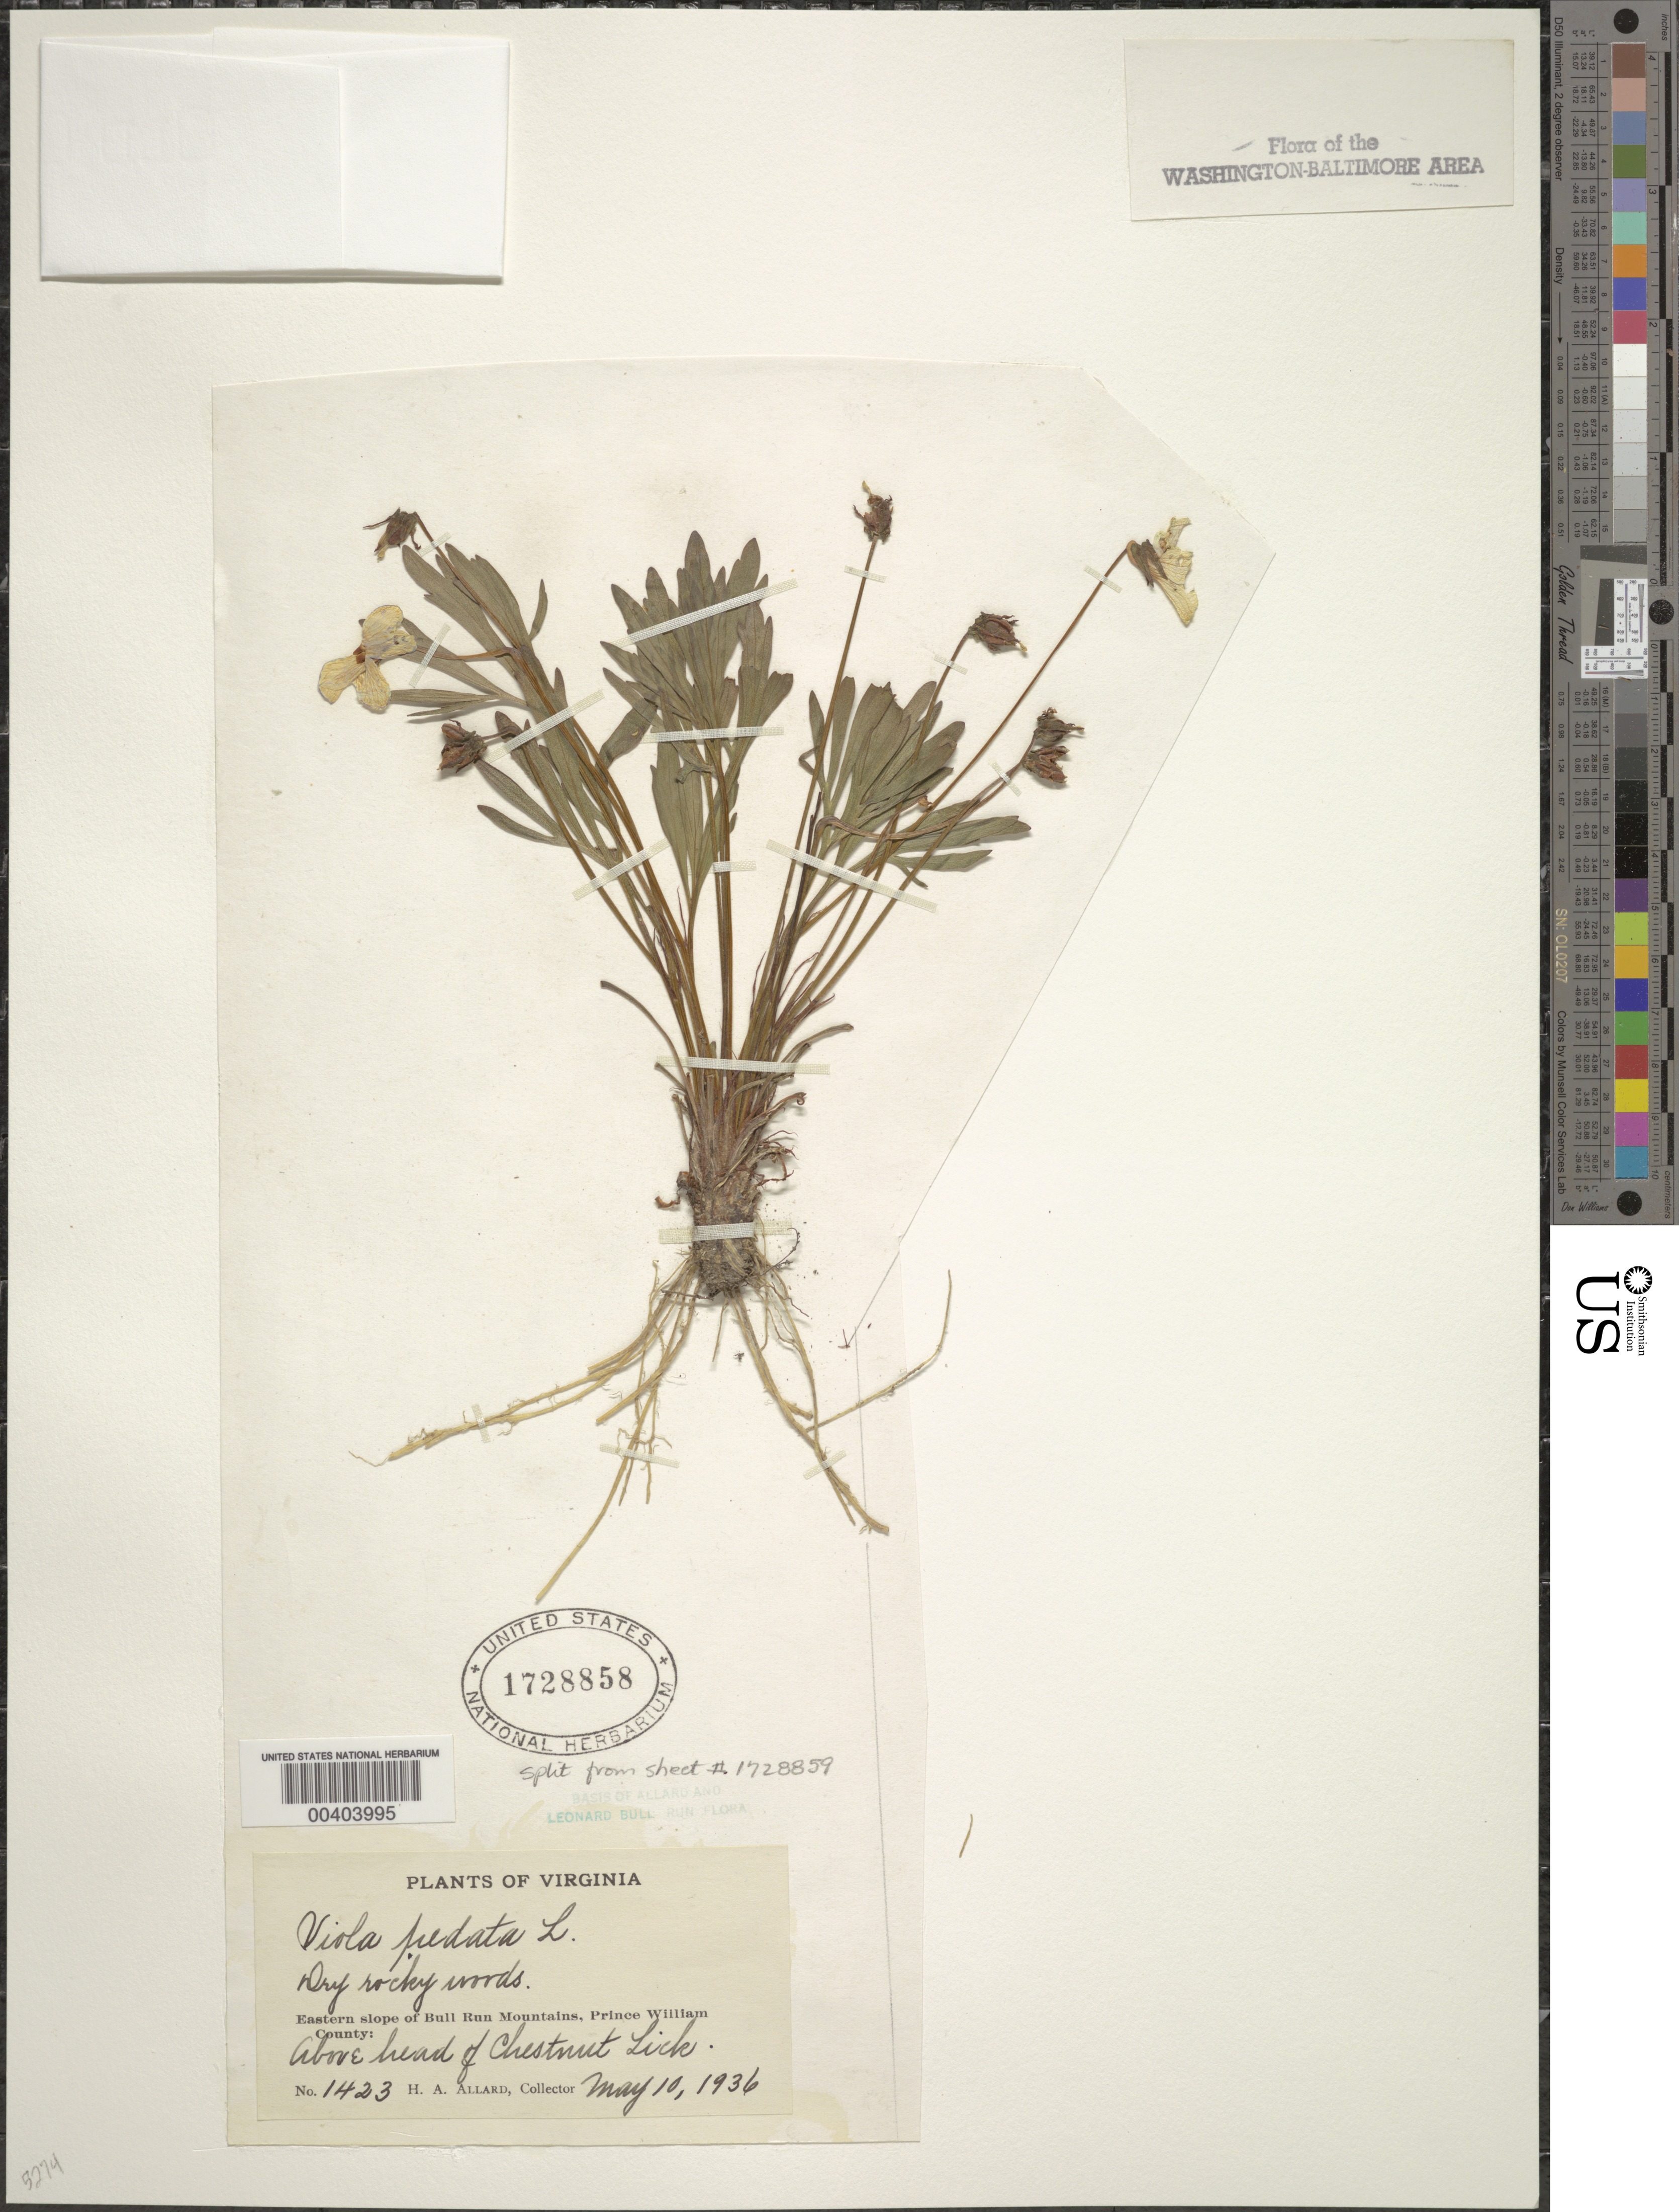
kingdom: Plantae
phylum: Tracheophyta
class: Magnoliopsida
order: Malpighiales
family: Violaceae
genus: Viola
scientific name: Viola pedata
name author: L.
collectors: H. A. Allard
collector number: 1423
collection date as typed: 10 May 1936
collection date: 1936-05-10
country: United States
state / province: Virginia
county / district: Prince William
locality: Chestnut Lick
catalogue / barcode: US 1728858